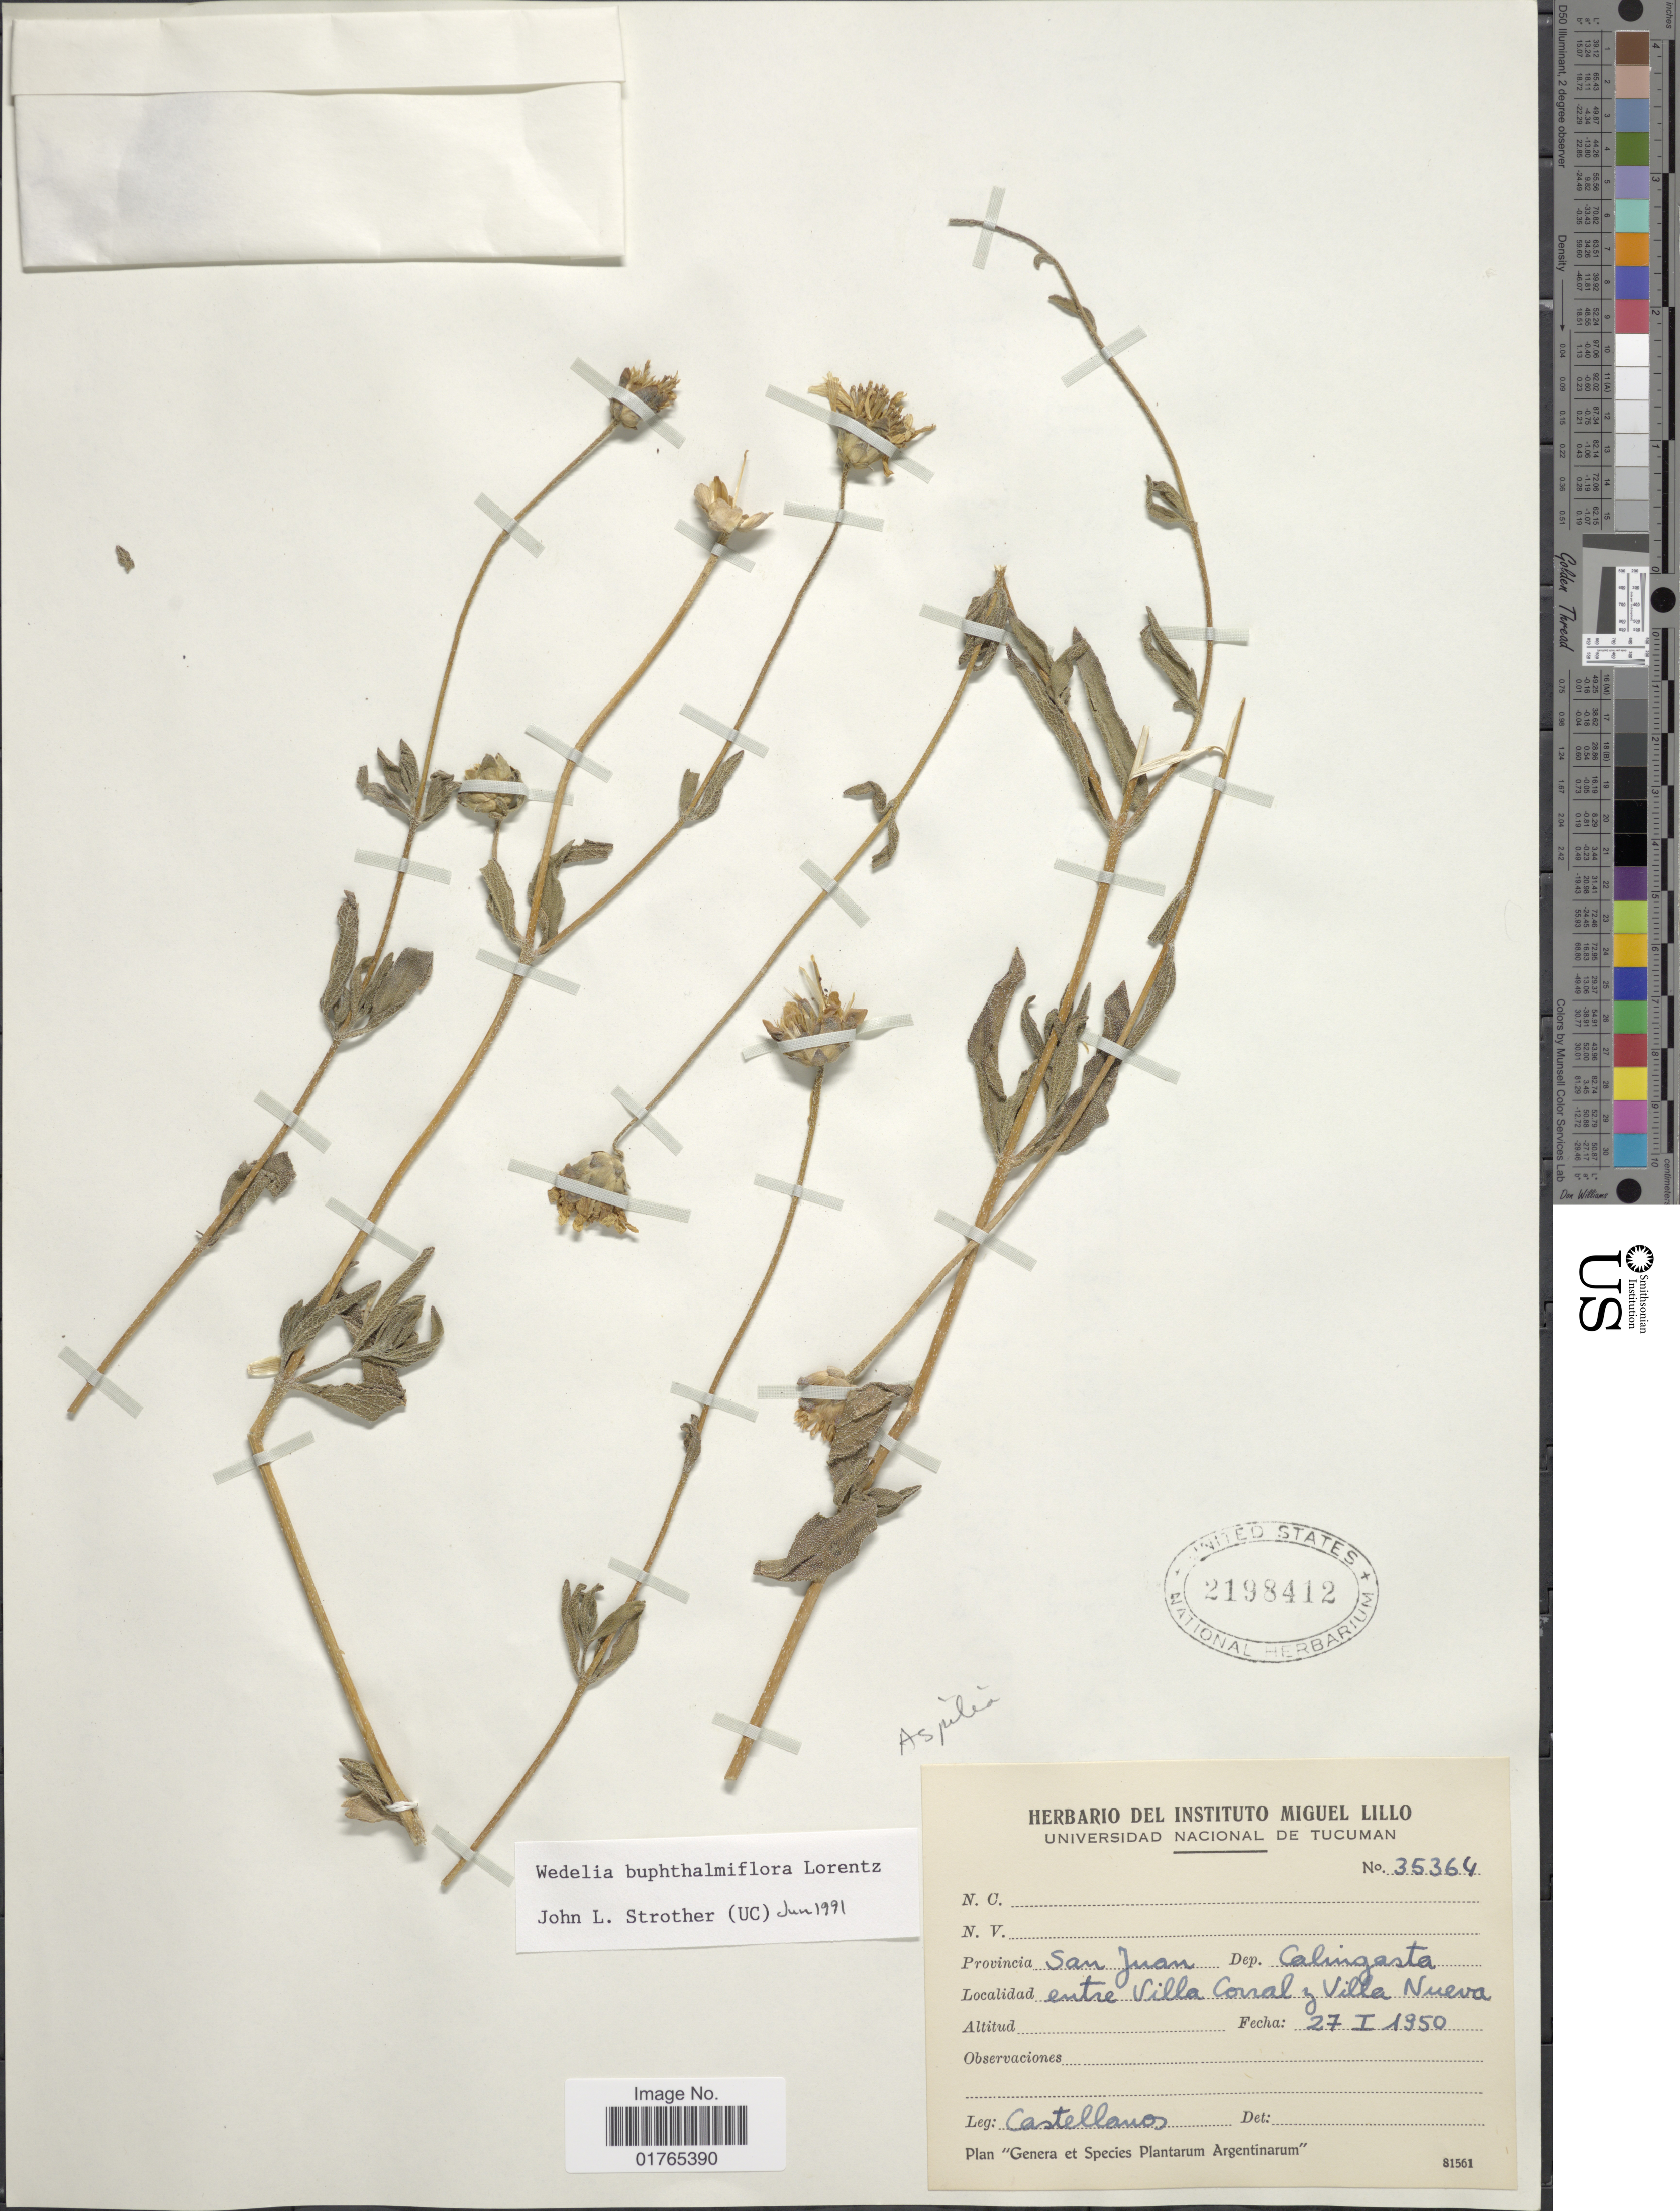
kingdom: Plantae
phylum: Tracheophyta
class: Magnoliopsida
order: Asterales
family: Asteraceae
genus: Aspilia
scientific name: Aspilia buphthalmiflora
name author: Lorentz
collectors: -- Castellanos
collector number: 35364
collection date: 1950-01-27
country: Argentina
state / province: San Juan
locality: Dep. Calingasta, entre Villa Corral y Villa Nueva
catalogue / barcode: US 2198412